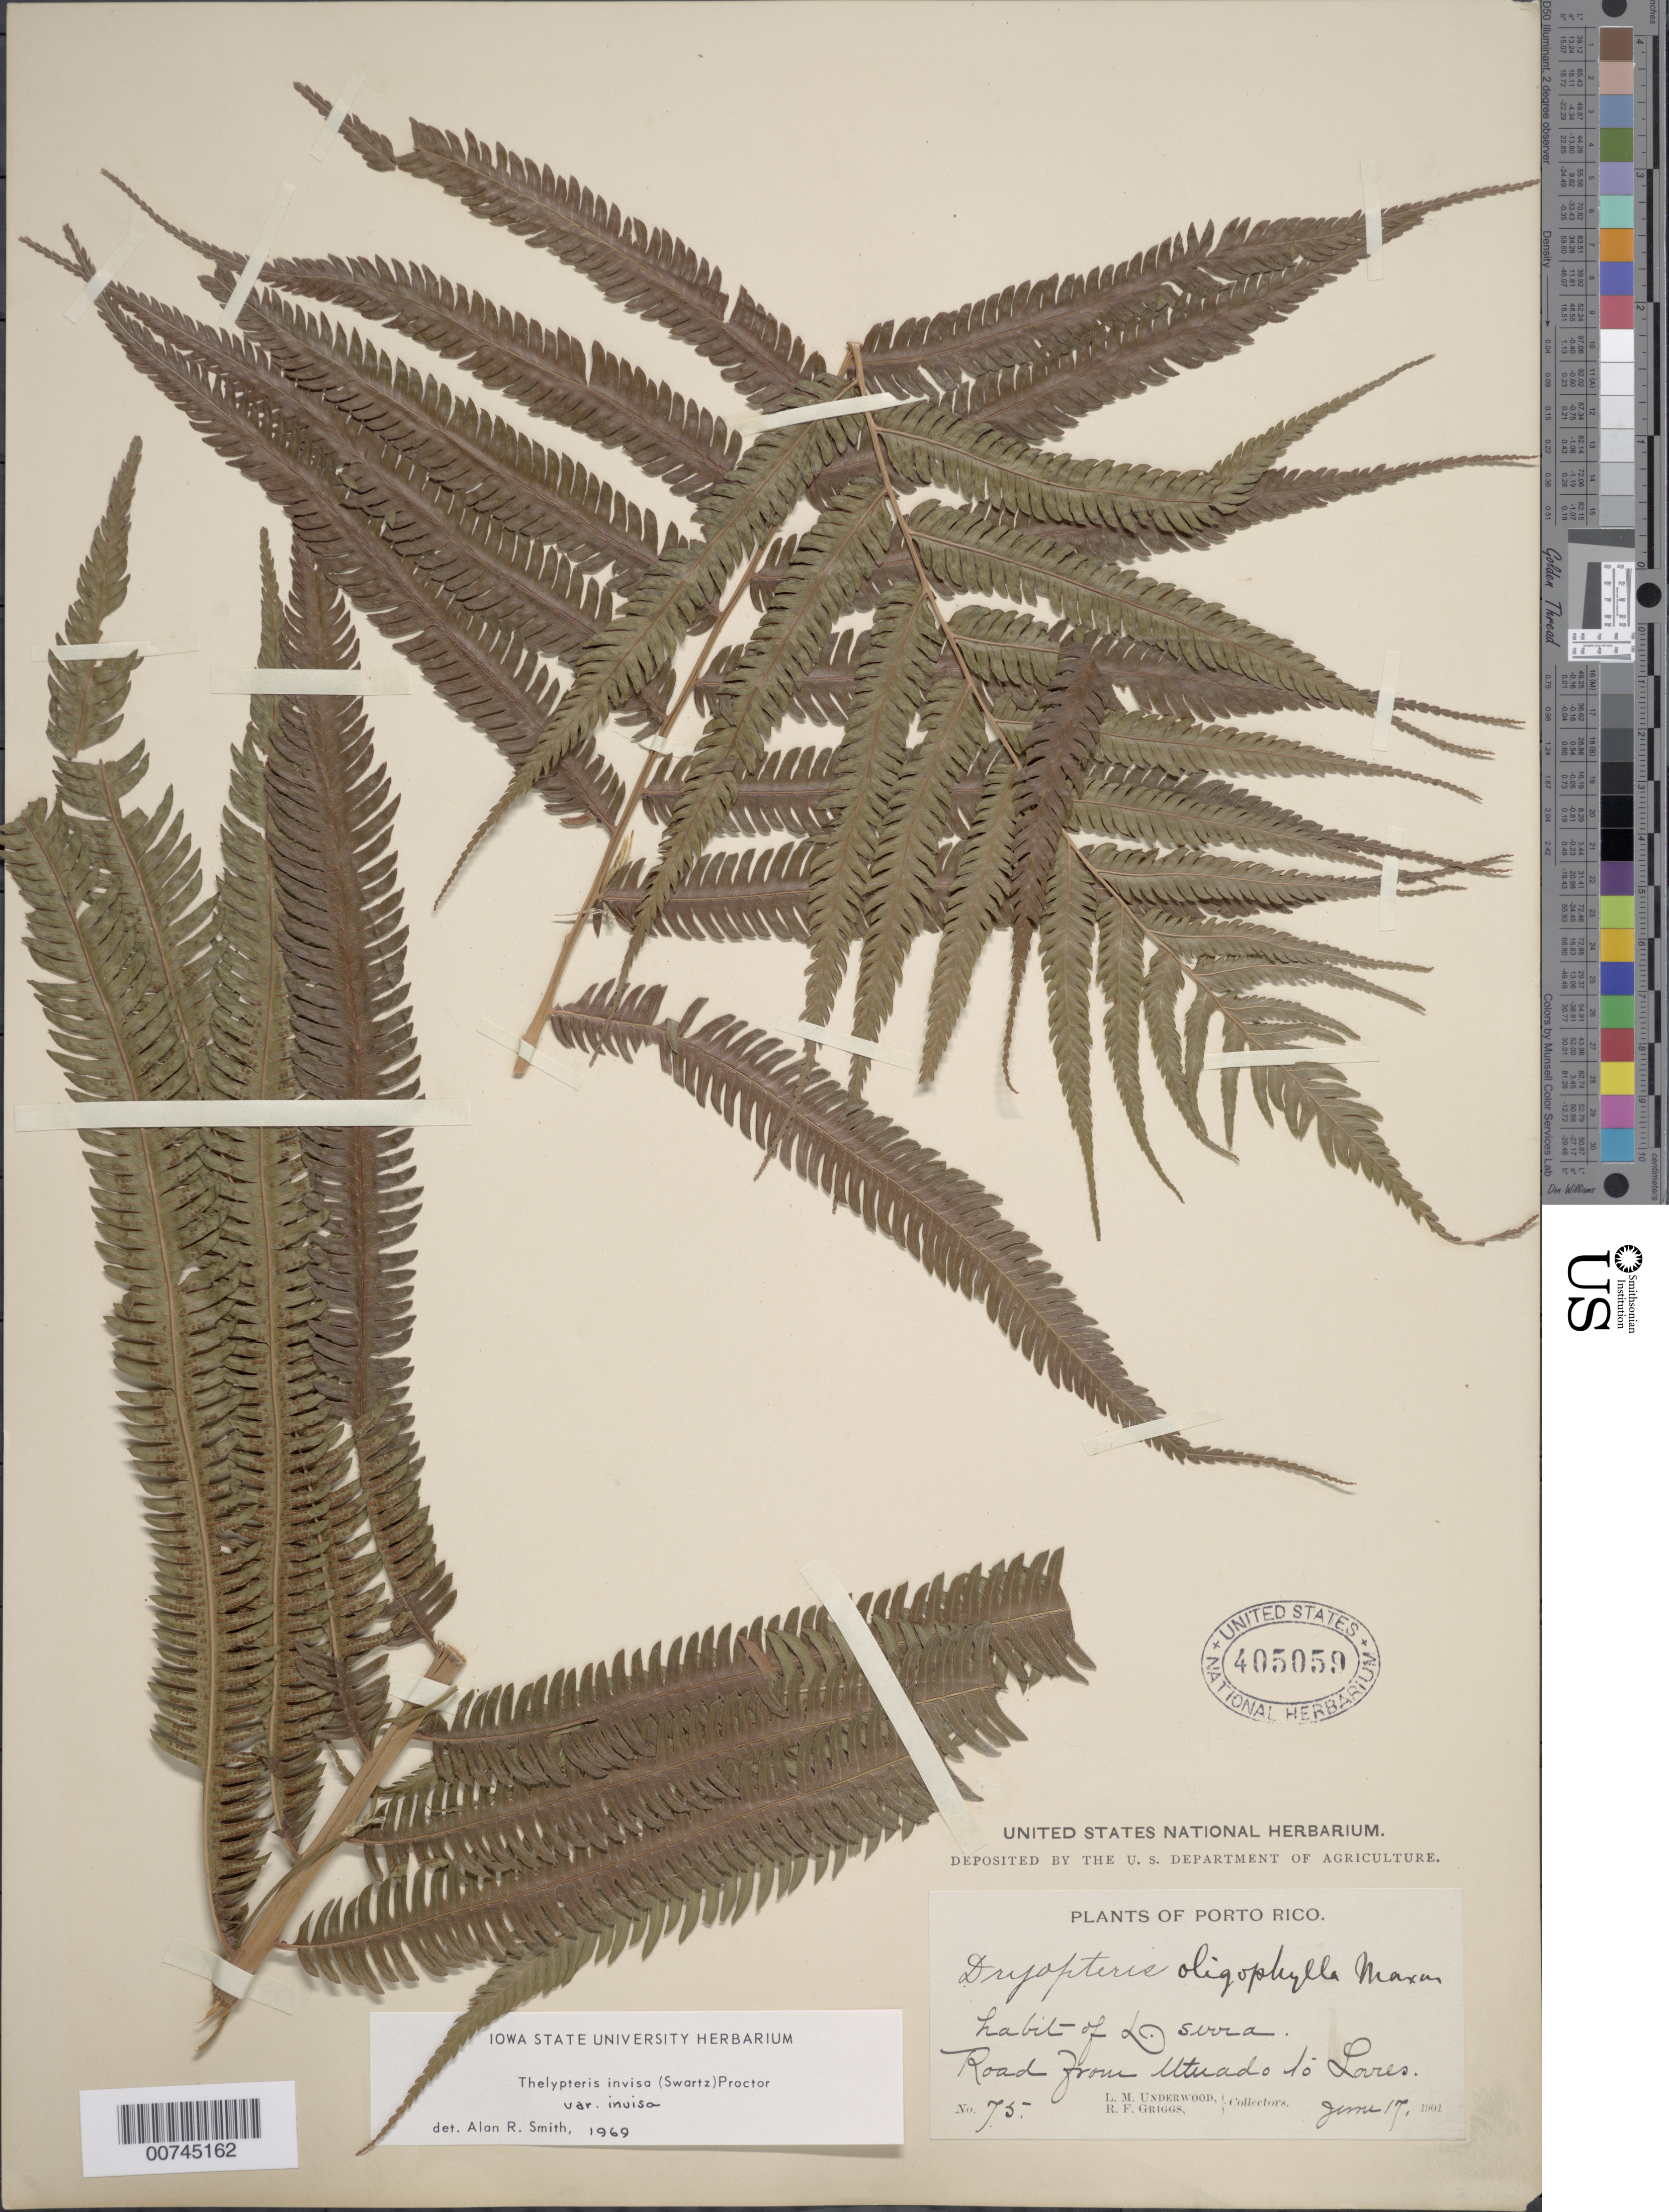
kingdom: Plantae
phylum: Tracheophyta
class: Polypodiopsida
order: Polypodiales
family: Thelypteridaceae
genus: Cyclosorus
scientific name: Cyclosorus grandis (A.R. Sm.) comb. nov., ined 2015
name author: (A.R. Sm.)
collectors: L. M. Underwood & R. F. Griggs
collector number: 75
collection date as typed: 17 Jun 1901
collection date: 1901-06-17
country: Puerto Rico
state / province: Utuado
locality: Road from Utuado to Lares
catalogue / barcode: US 405059